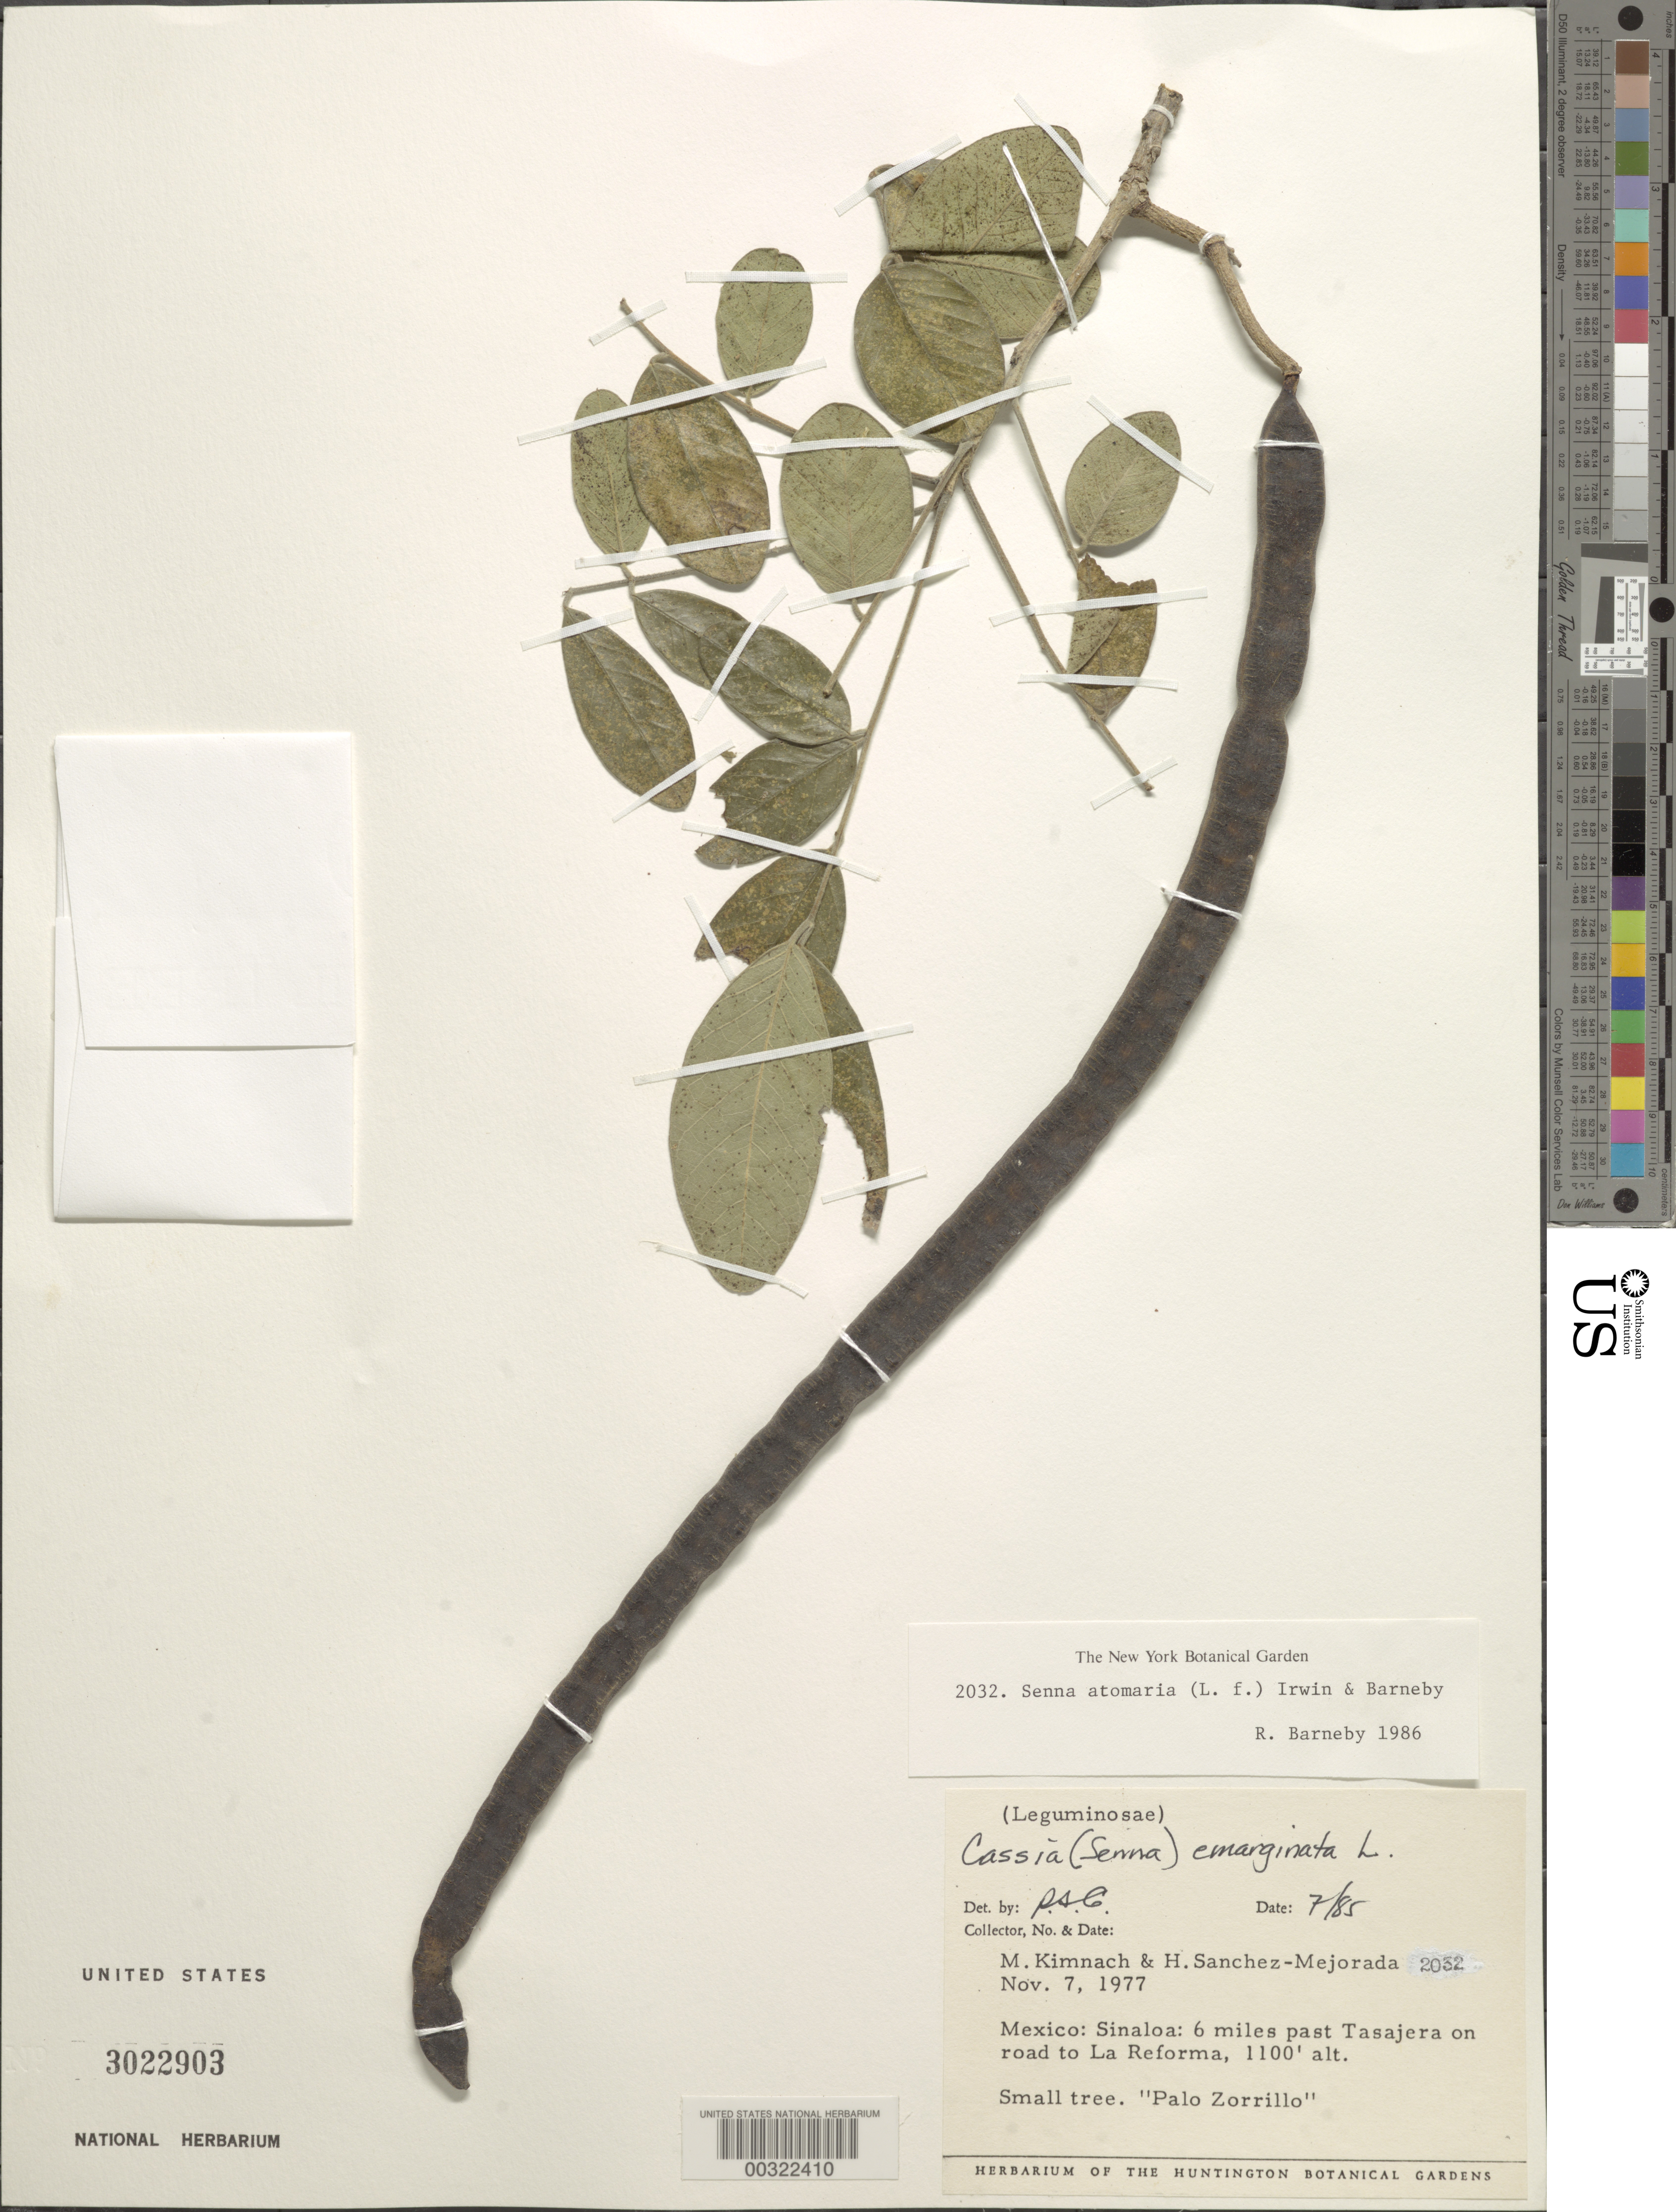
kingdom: Plantae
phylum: Tracheophyta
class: Magnoliopsida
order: Fabales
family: Fabaceae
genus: Senna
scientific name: Senna atomaria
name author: (L.) H.S. Irwin & Barneby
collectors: M. W. Kimnach & H. Sánchez-Mejorada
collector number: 2032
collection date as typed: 07 Nov 1977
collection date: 1977-11-07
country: Mexico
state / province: Sinaloa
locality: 6 mi past Tasajera on road to La Reforma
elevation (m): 335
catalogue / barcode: US 3022903